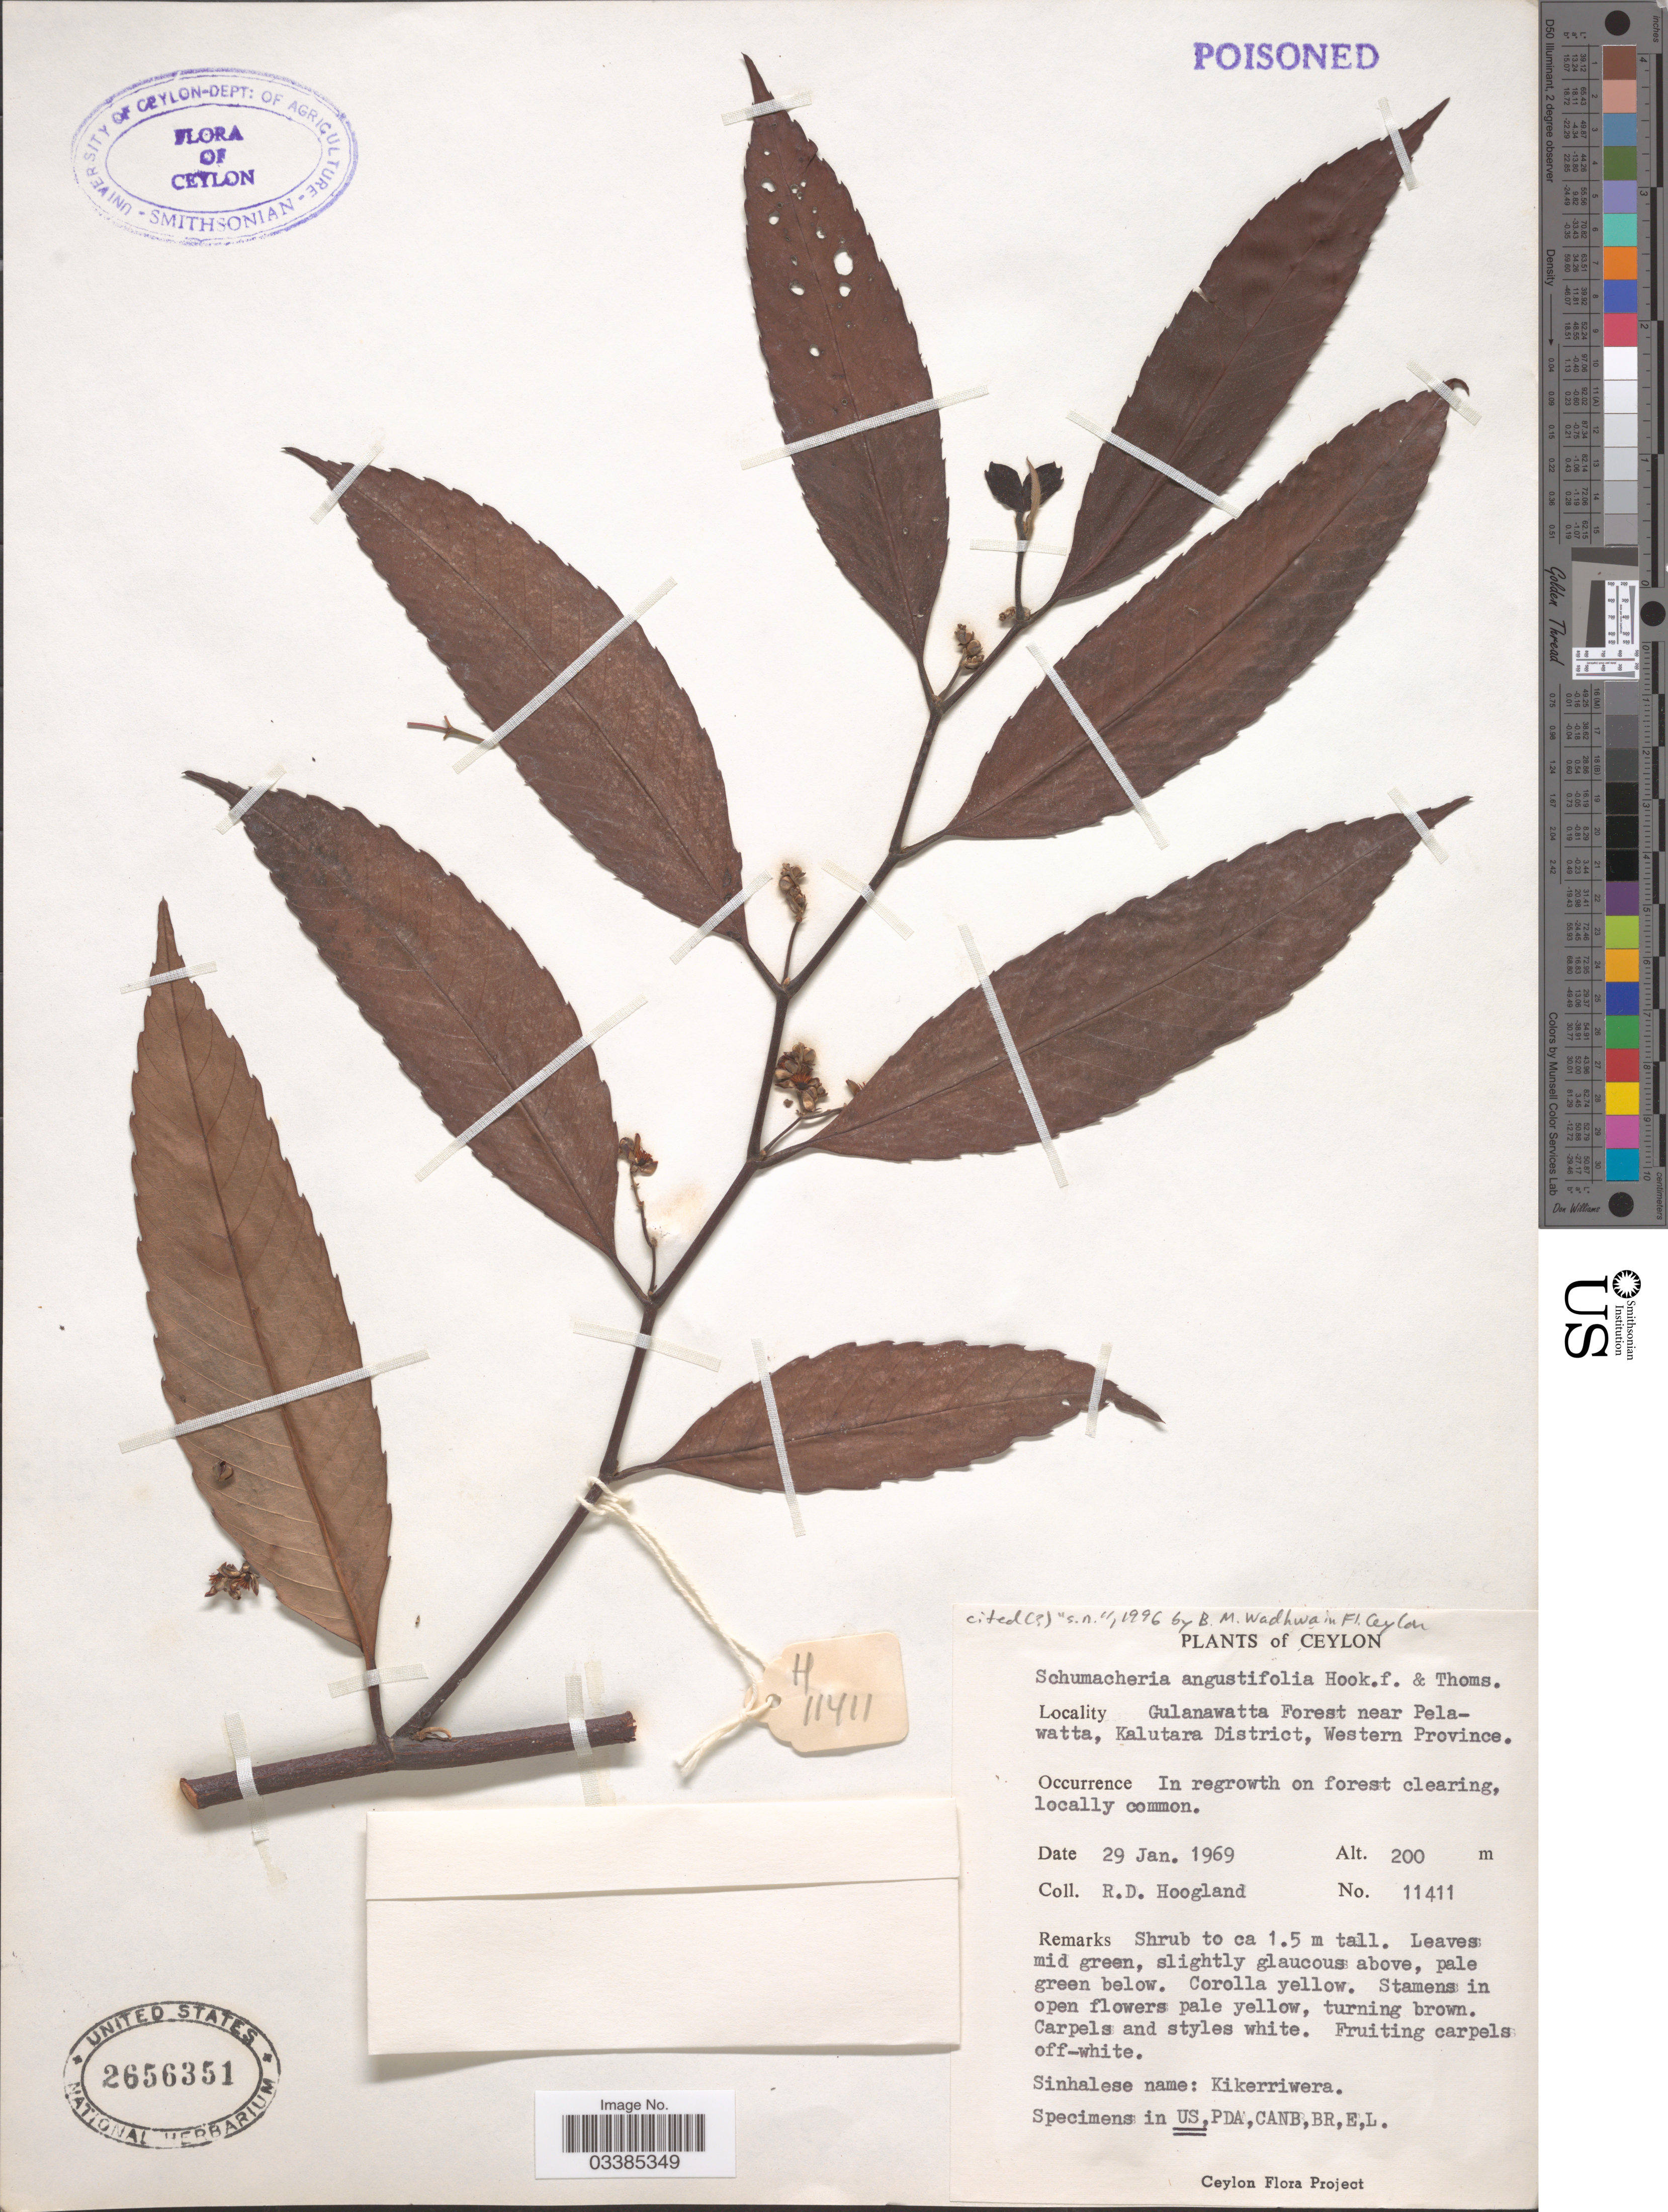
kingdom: Plantae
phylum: Tracheophyta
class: Magnoliopsida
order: Dilleniales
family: Dilleniaceae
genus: Schumacheria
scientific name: Schumacheria angustifolia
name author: Hook. f. & Thomson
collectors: R. D. Hoogland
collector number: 11411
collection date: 1969-01-29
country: Sri Lanka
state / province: Western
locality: Ceylon. Gulanawatta Forest near Pelawatta, Kalutara District.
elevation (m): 200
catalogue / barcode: US 2656351